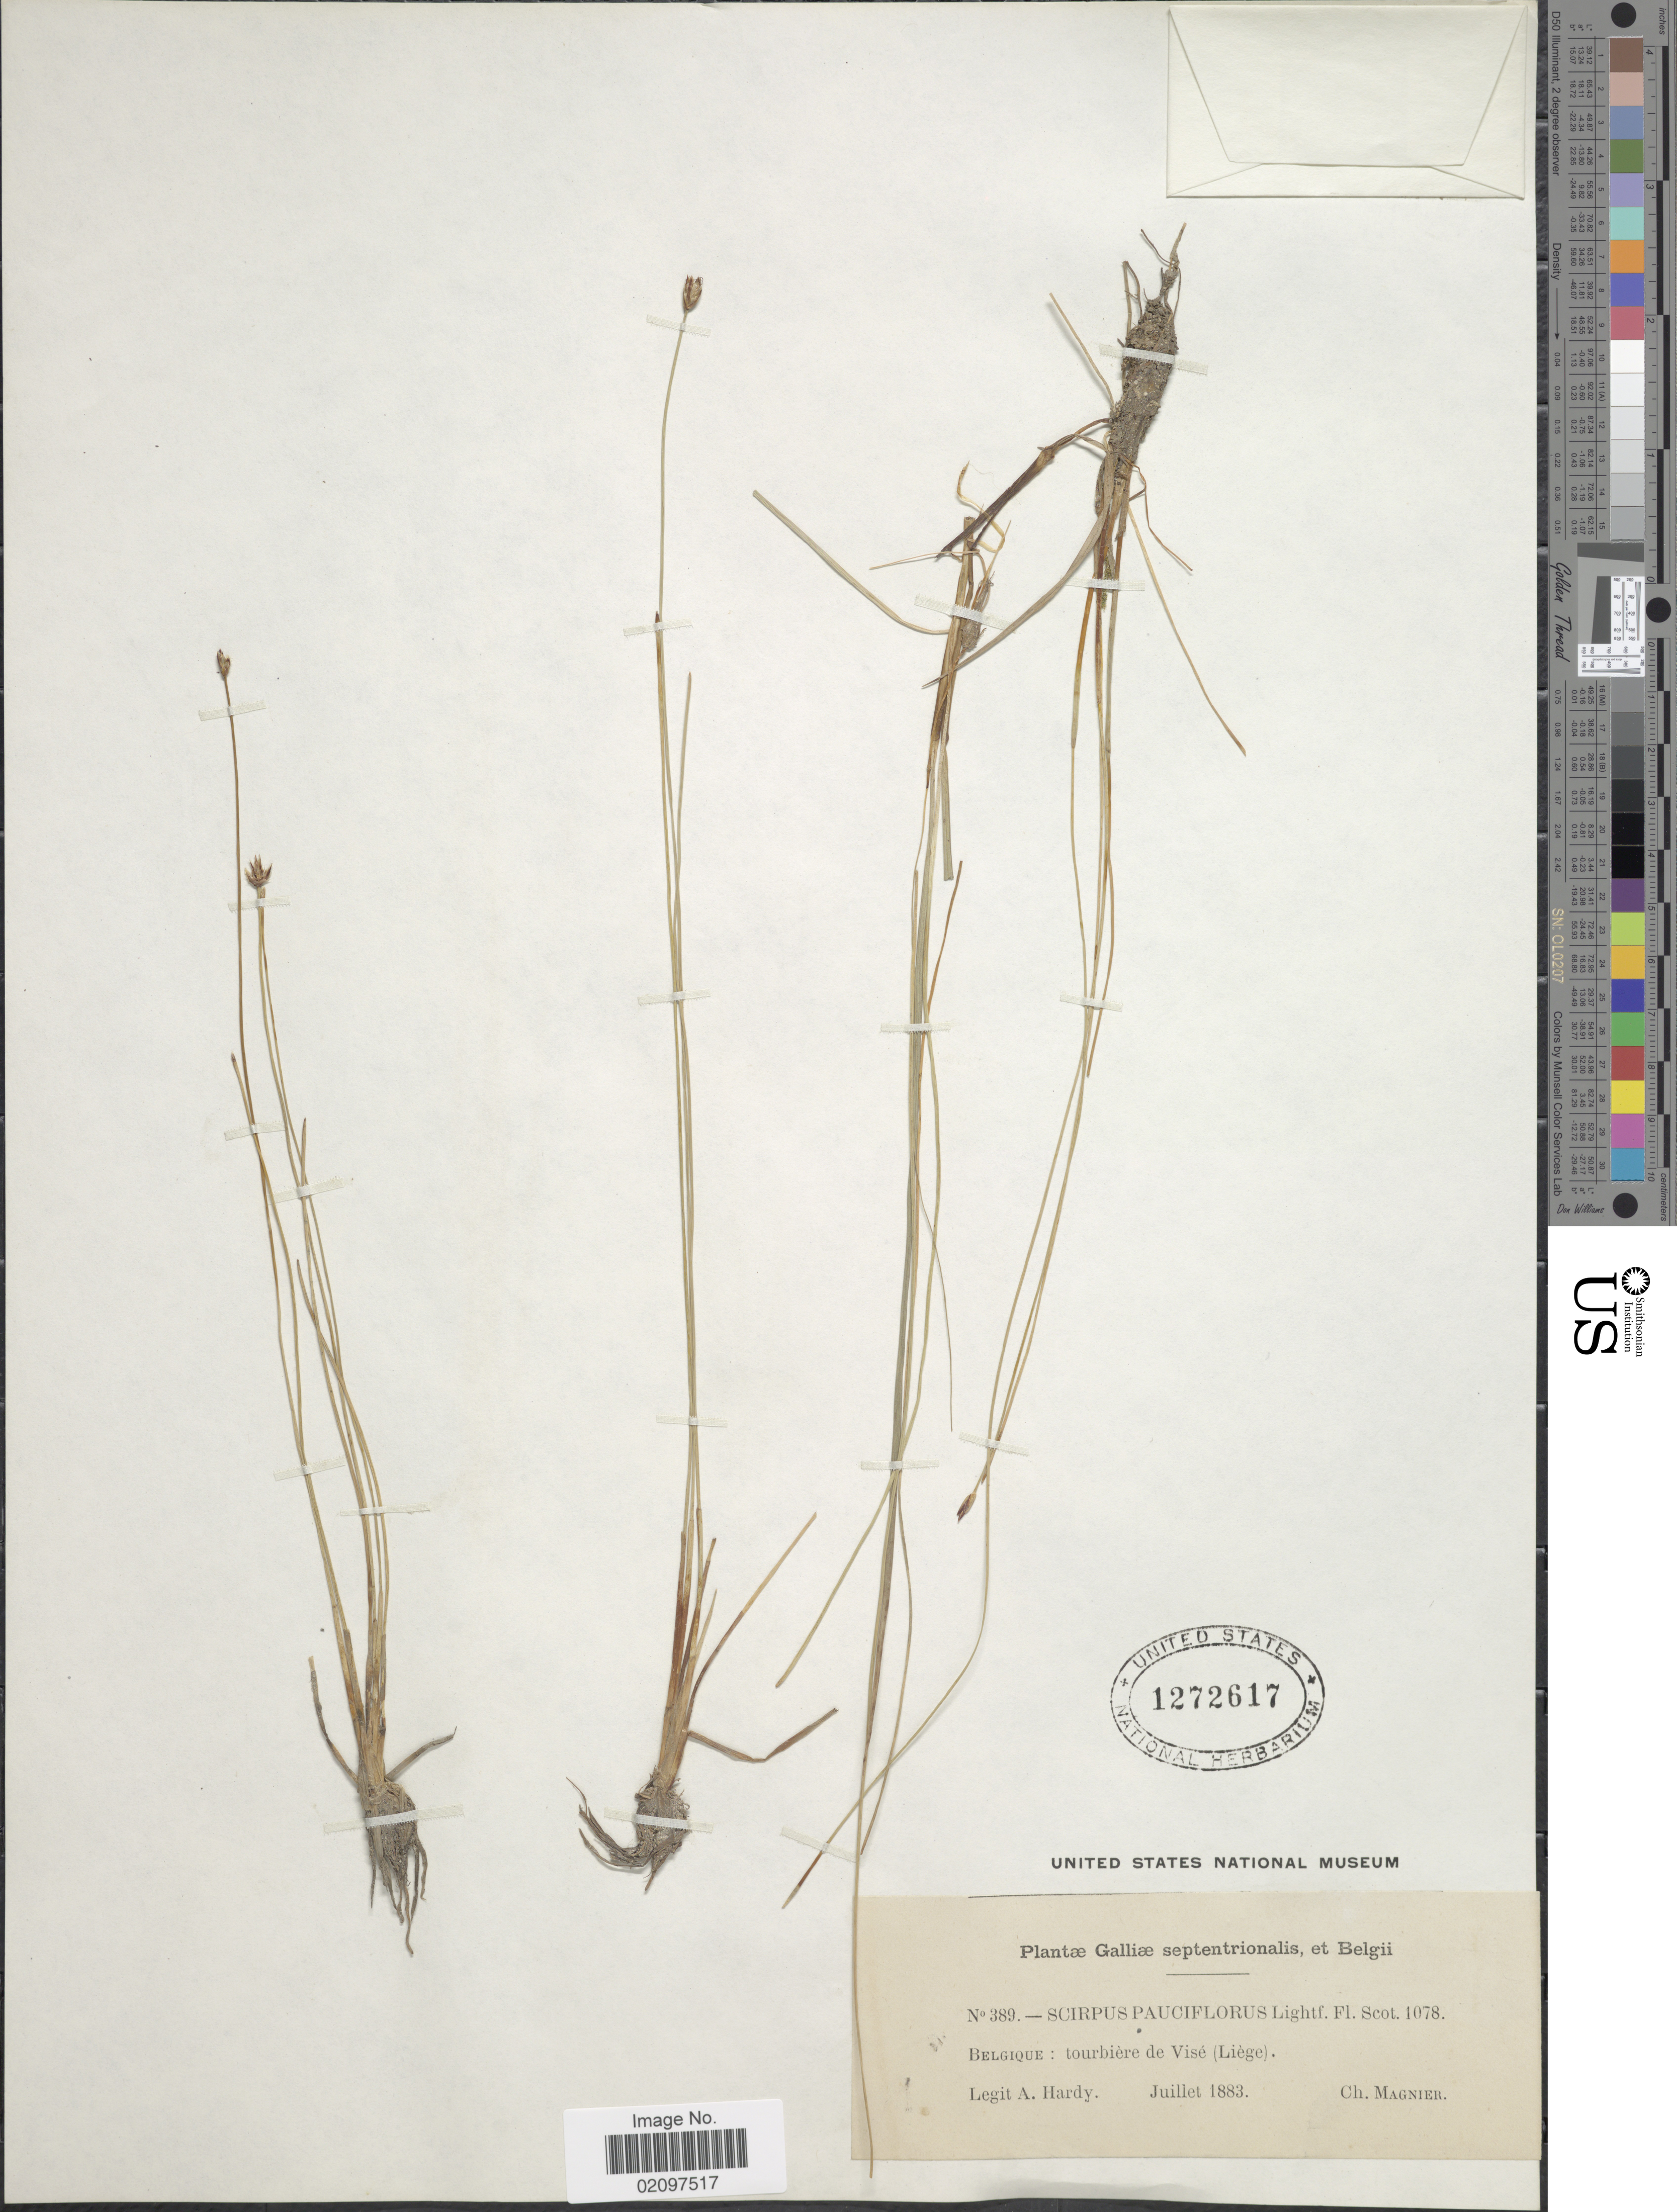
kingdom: Plantae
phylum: Tracheophyta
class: Liliopsida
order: Poales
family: Cyperaceae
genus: Eleocharis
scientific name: Eleocharis quinqueflora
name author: (Hartmann) O. Schwarz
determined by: Strong, Mark T., (BOT), Smithsonian Institution - National Museum of Natural History (UNITED STATES)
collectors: A. Hardy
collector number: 389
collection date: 1883-07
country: Belgium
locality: Tourbière de Visé (Liège), Galliæ septentrionalis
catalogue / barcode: US 1272617